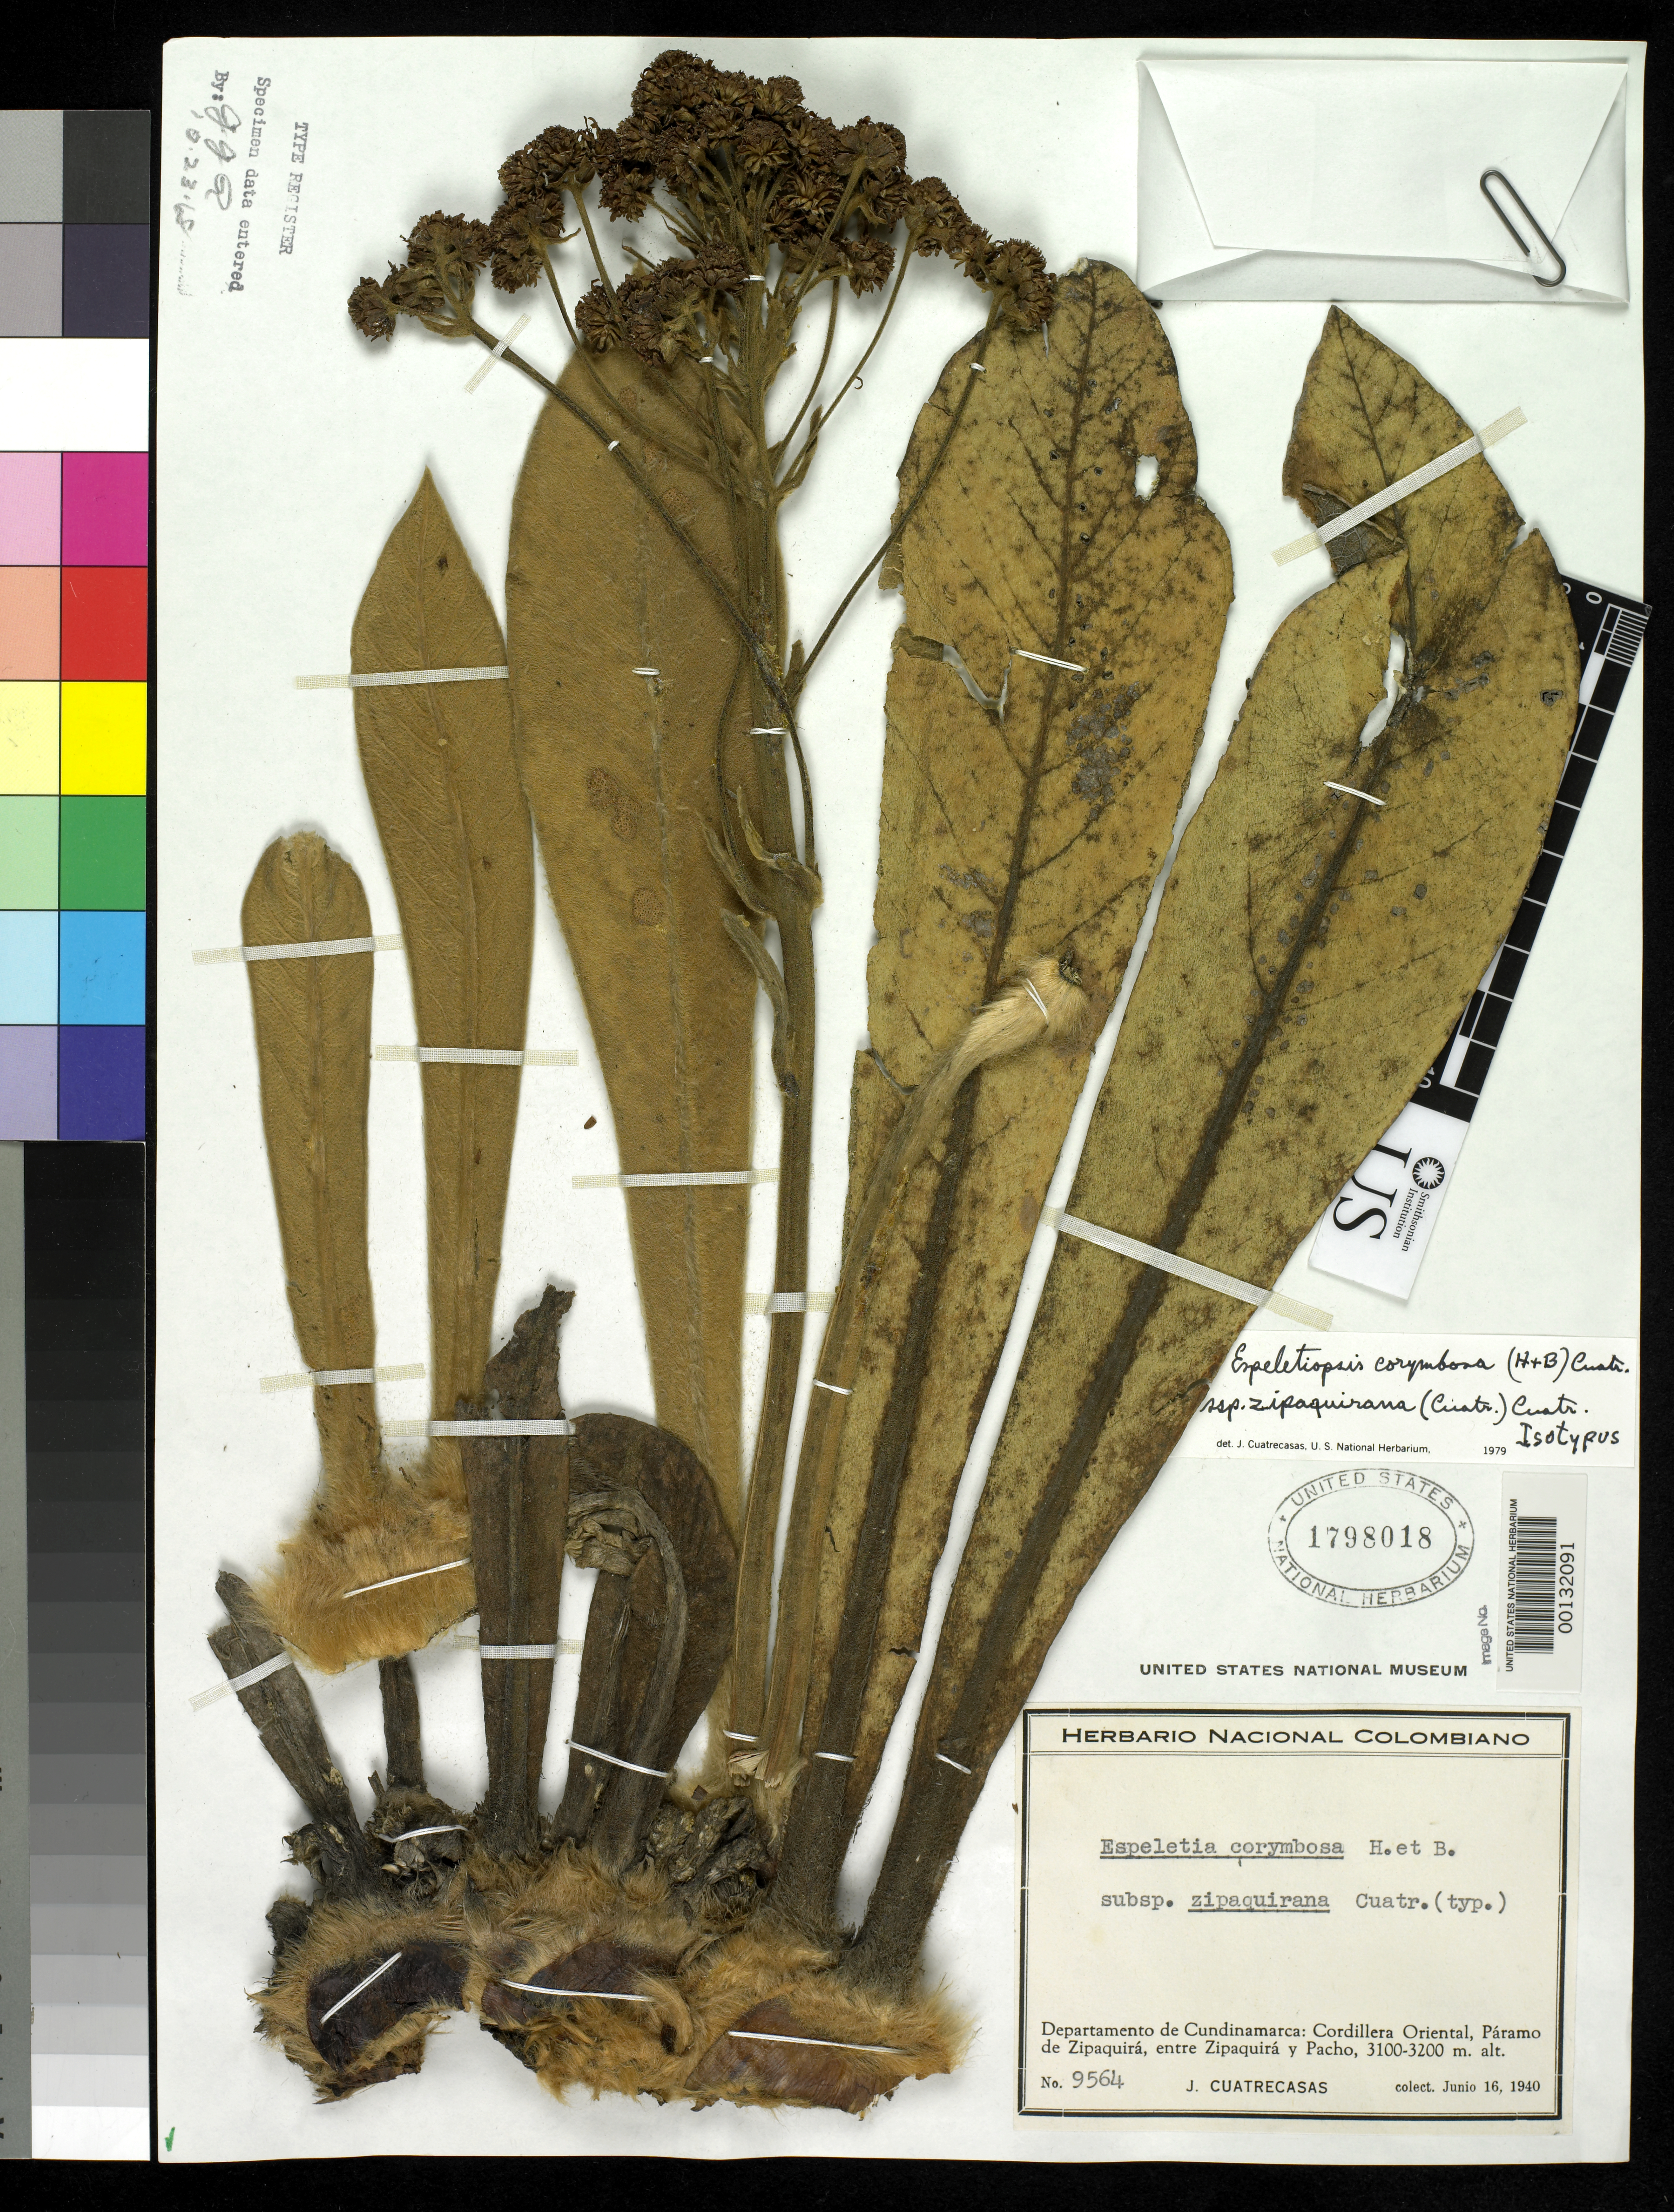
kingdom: Plantae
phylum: Tracheophyta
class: Magnoliopsida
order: Asterales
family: Asteraceae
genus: Espeletia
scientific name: Espeletia corymbosa subsp. zipaquirama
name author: Cuatrec.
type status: Isotype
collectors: J. Cuatrecasas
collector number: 9564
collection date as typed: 16 Jun 1940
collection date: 1940-06-16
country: Colombia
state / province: Cundinamarca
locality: Cordillera Oriental, Páramo de Zipaquirá, entre Zipaquira y Pacho.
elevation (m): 3100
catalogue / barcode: US 1798018